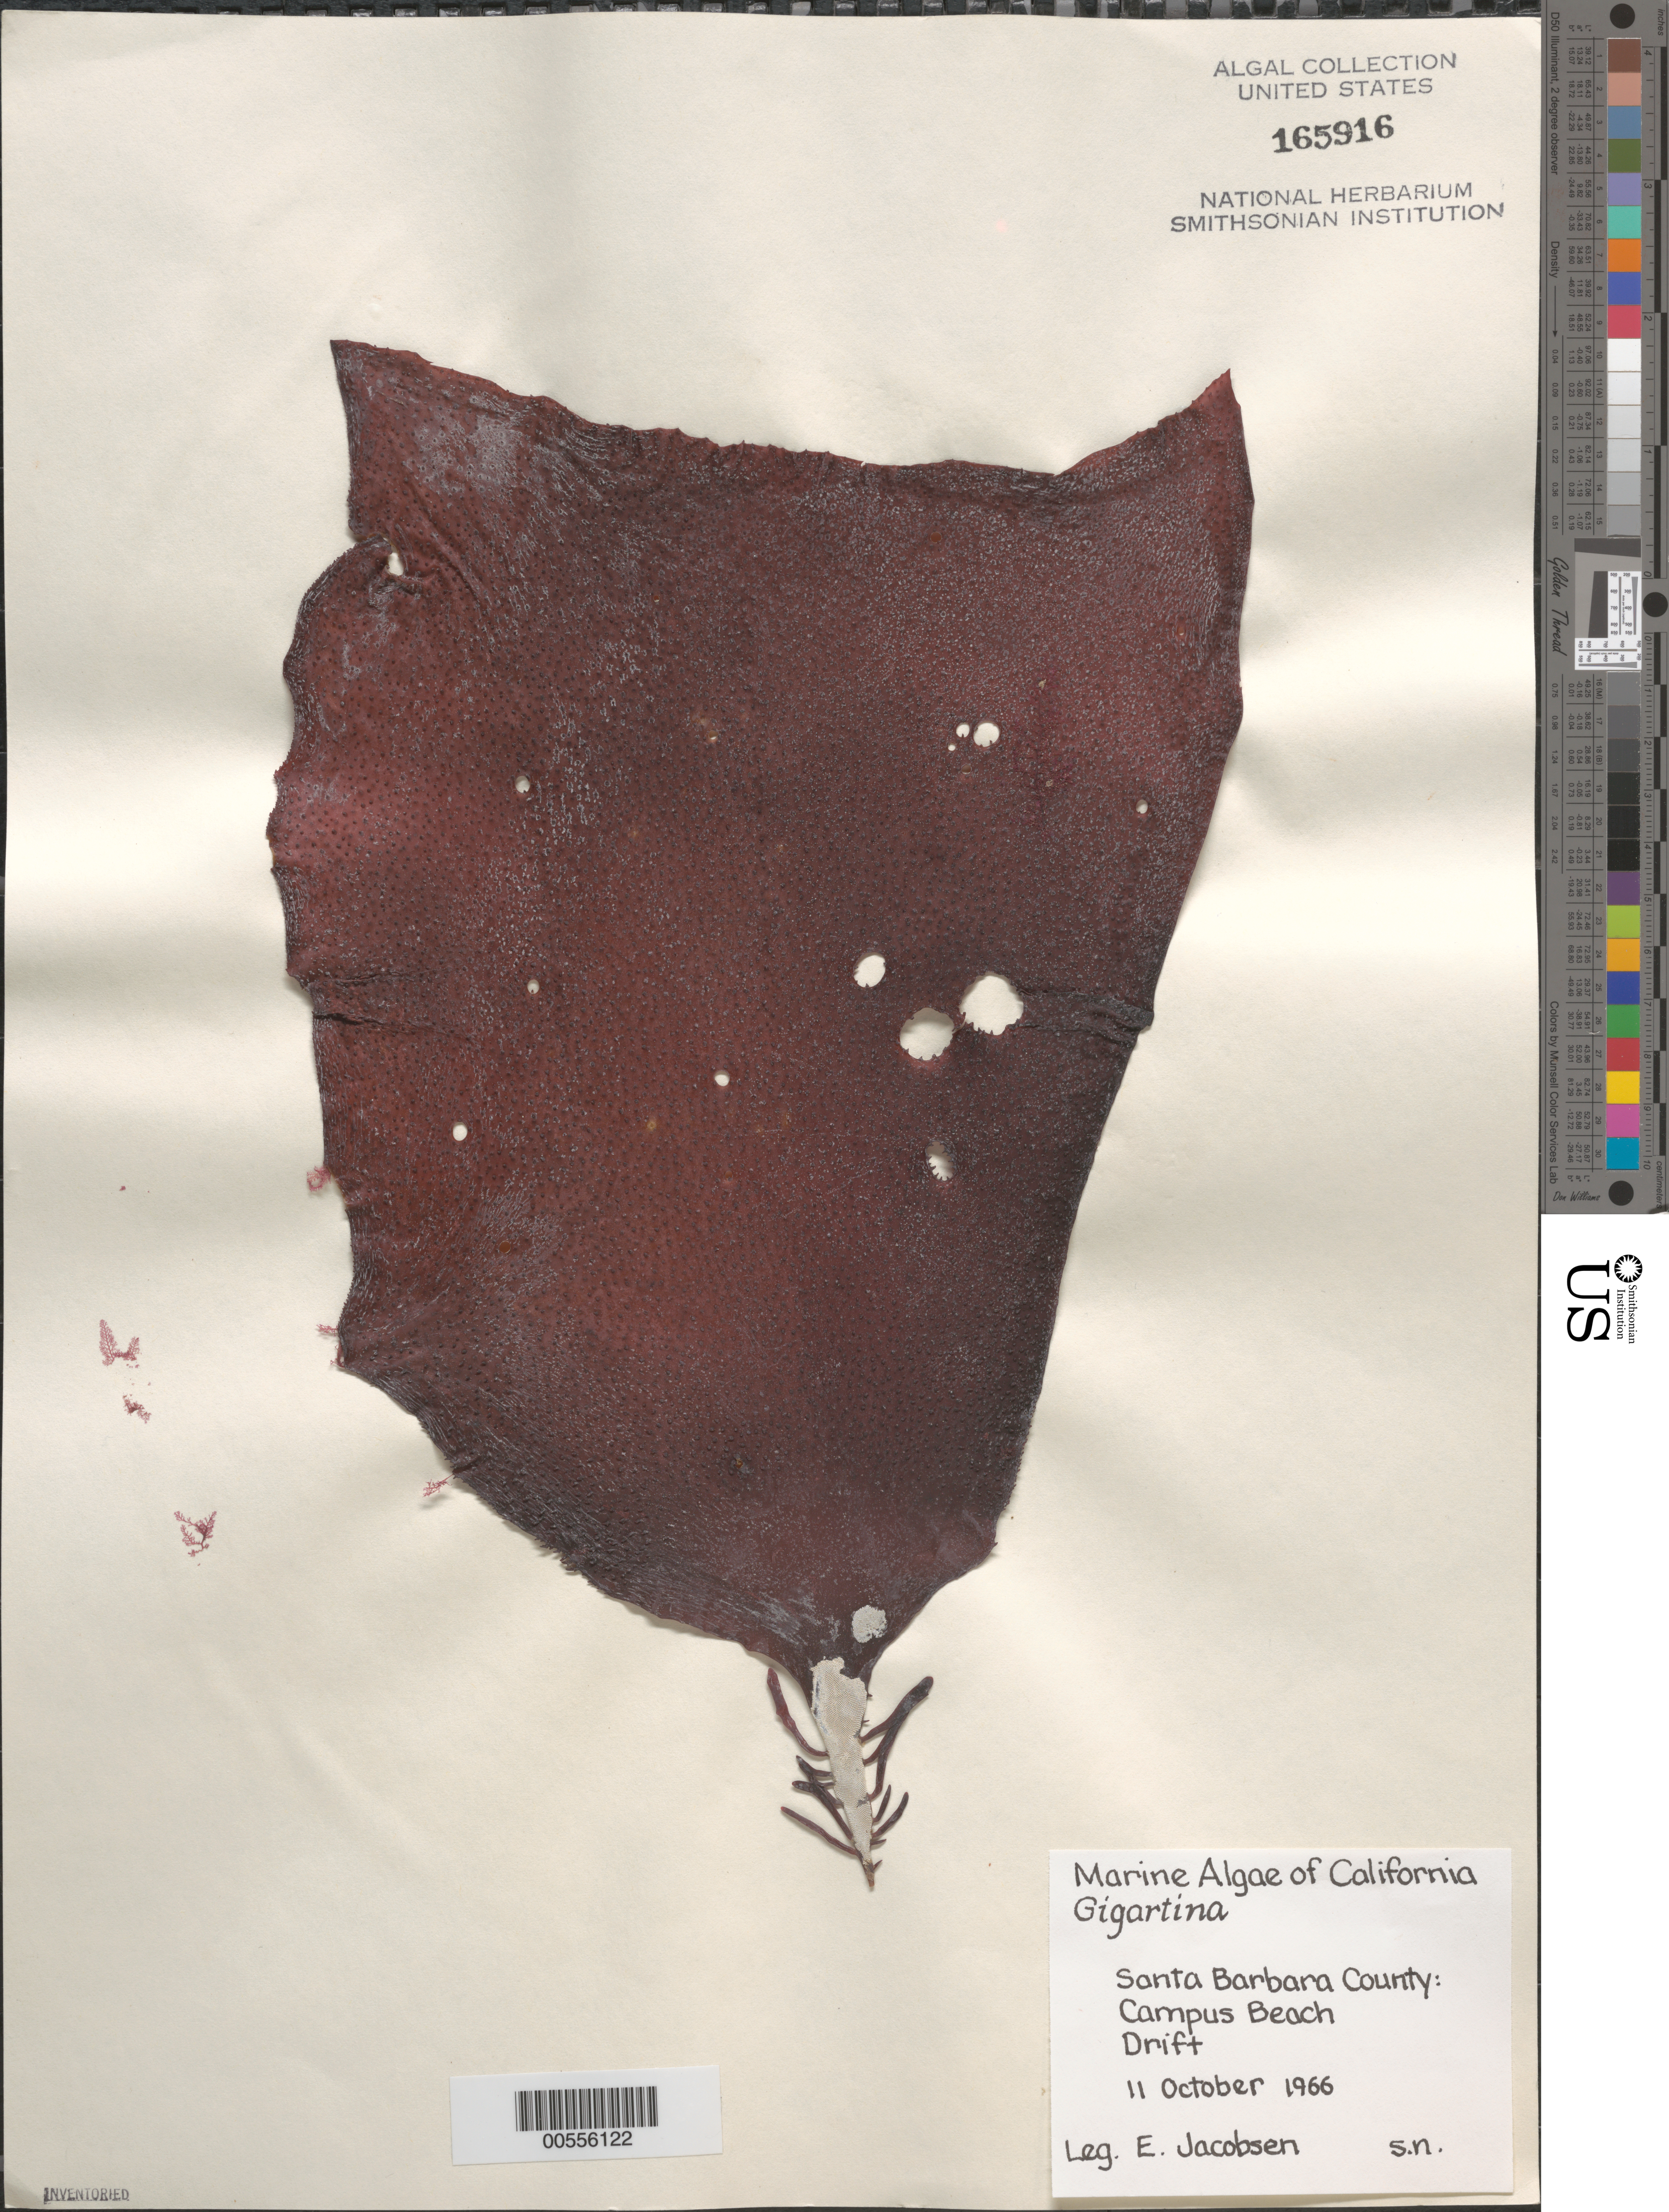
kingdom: Plantae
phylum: Rhodophyta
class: Florideophyceae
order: Gigartinales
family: Gigartinaceae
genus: Gigartina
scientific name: Gigartina sp.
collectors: E. Jacobsen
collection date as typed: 11 Oct 1966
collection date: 1966-10-11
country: United States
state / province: California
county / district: Santa Barbara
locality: Campus Beach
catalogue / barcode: US 165916